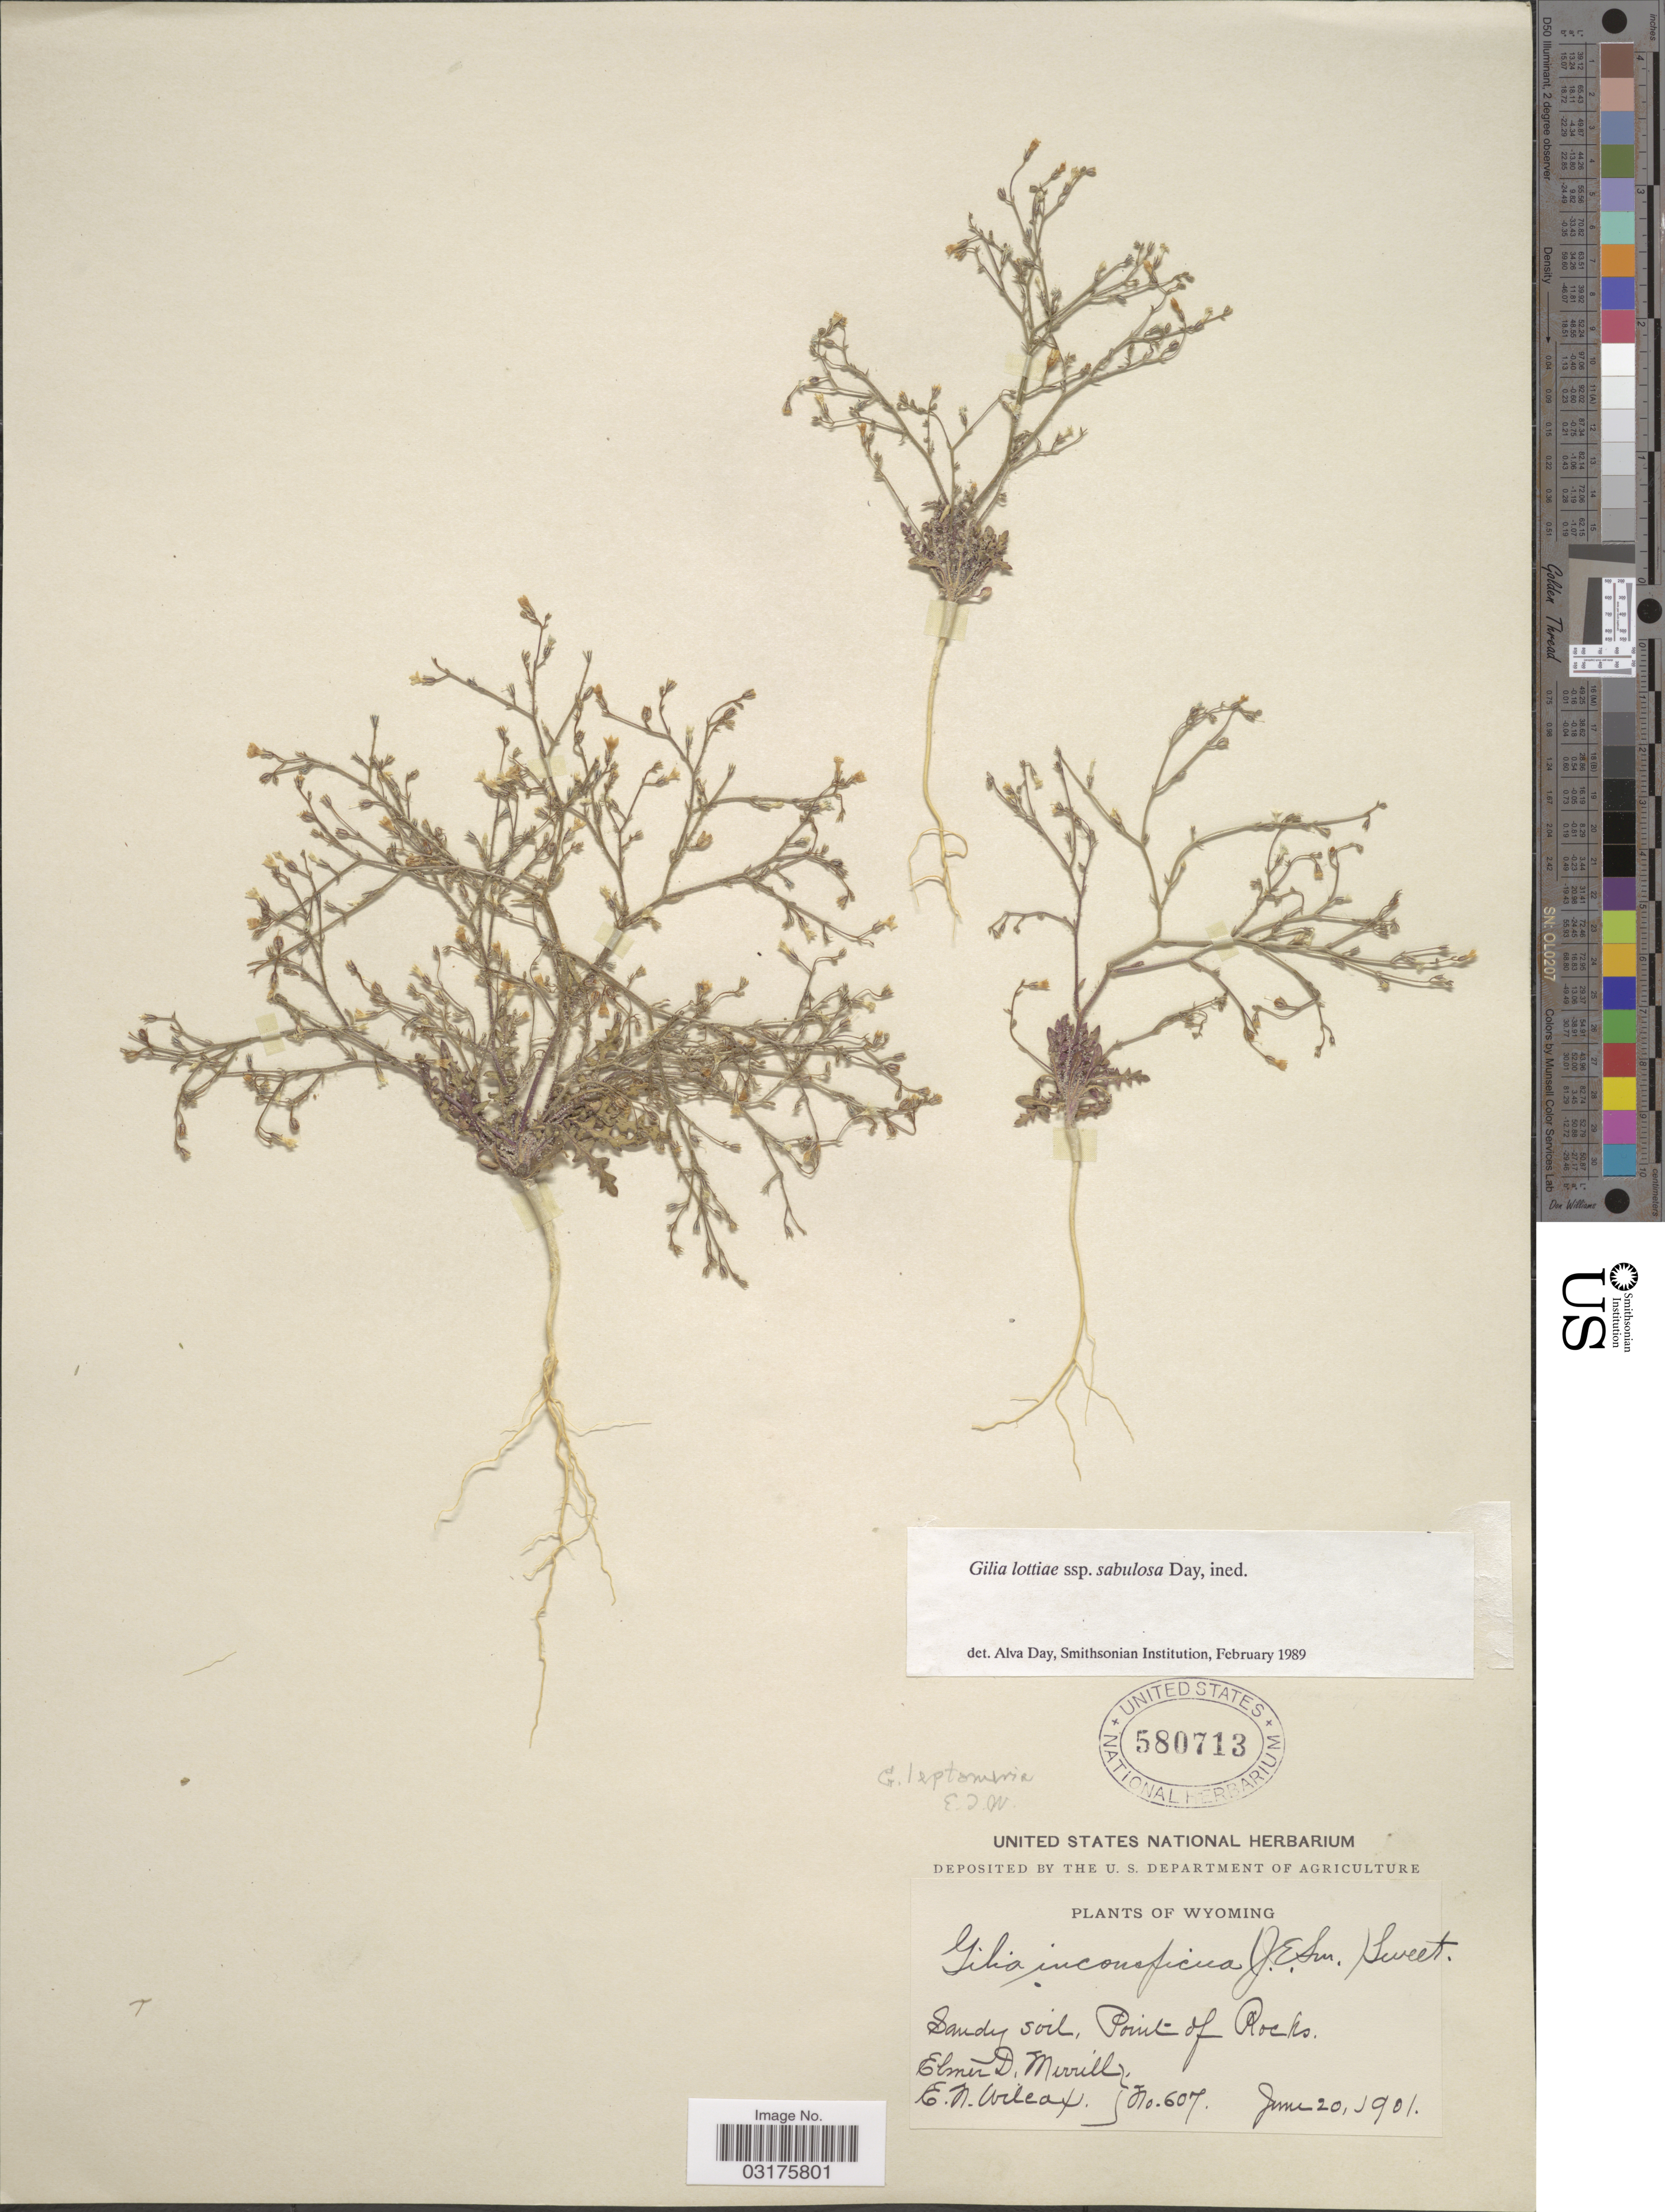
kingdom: Plantae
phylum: Tracheophyta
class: Magnoliopsida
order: Ericales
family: Polemoniaceae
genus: Gilia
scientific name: Gilia lottiae subsp. sabulosa A.G. Day subsp. nov. ined.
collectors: E. D. Merrill & E. Wilcox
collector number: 607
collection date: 1901-06-20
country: United States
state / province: Wyoming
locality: Point of Rocks.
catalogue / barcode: US 580713